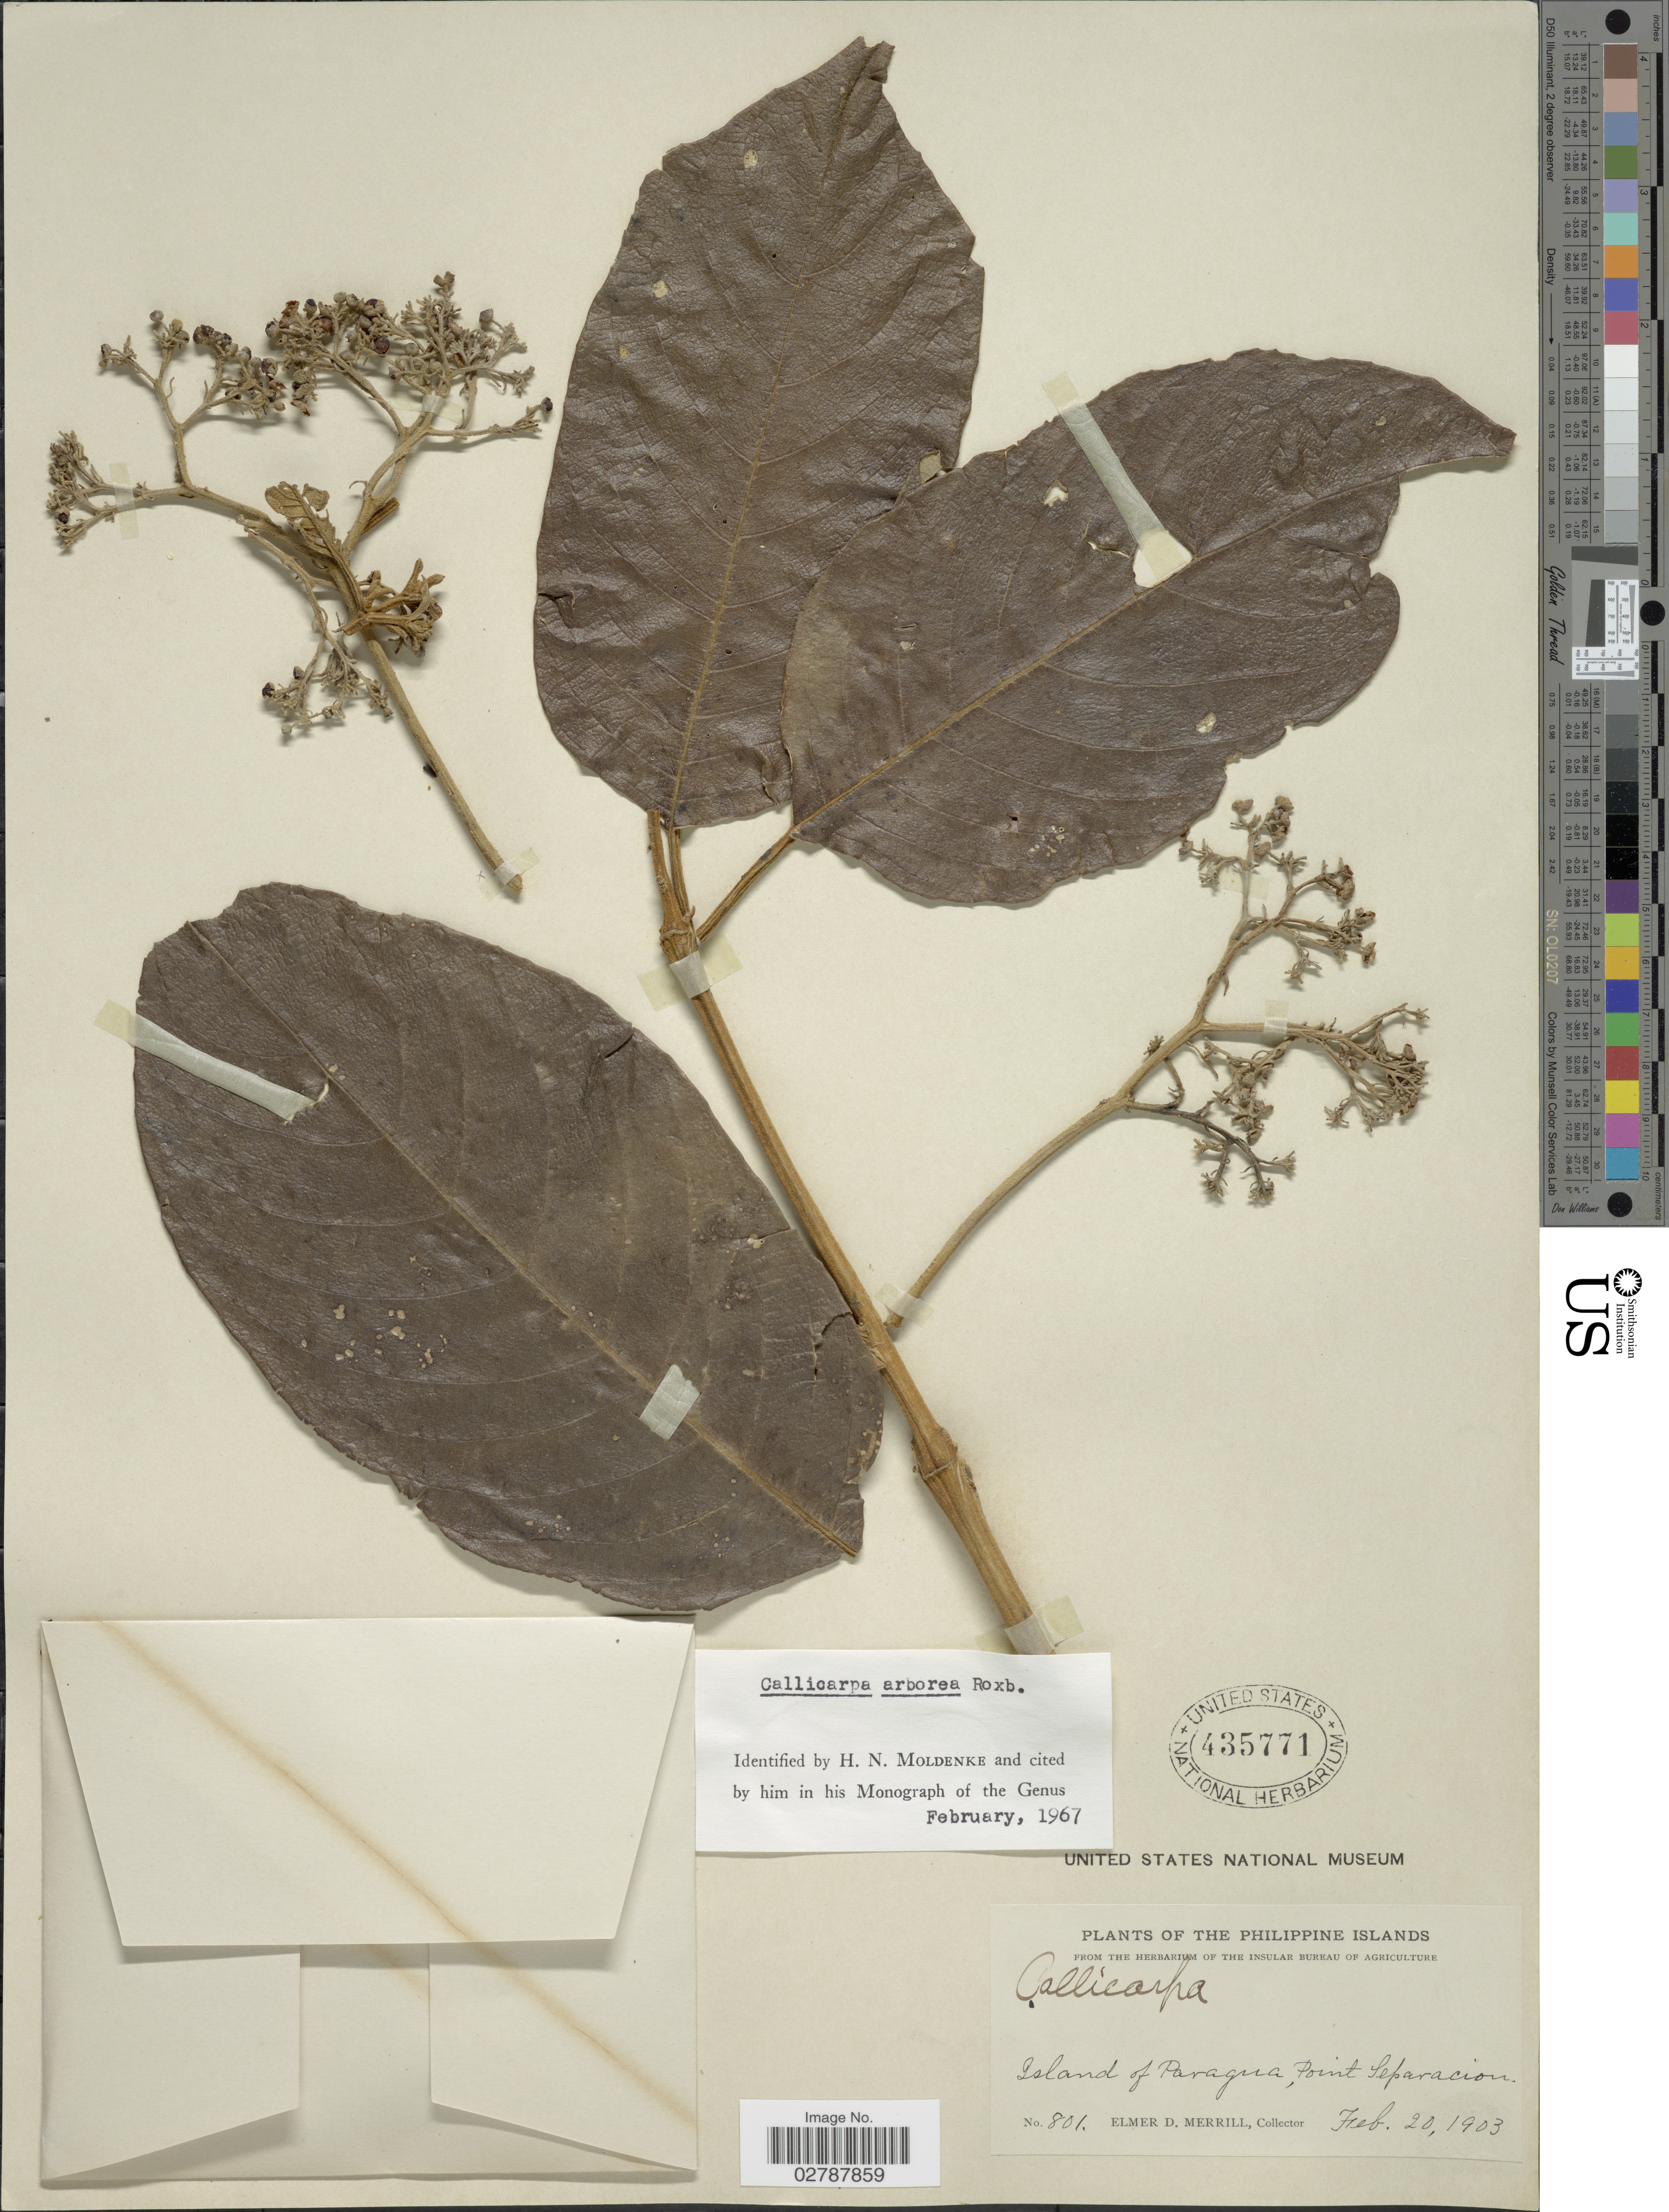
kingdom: Plantae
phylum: Tracheophyta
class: Magnoliopsida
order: Lamiales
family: Lamiaceae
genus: Callicarpa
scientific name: Callicarpa arborea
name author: Roxb.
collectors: E. D. Merrill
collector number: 801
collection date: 1903-02-20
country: Philippines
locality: The Philippine Islands. Island of Paragua, Point Separacion.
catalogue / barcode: US 435771